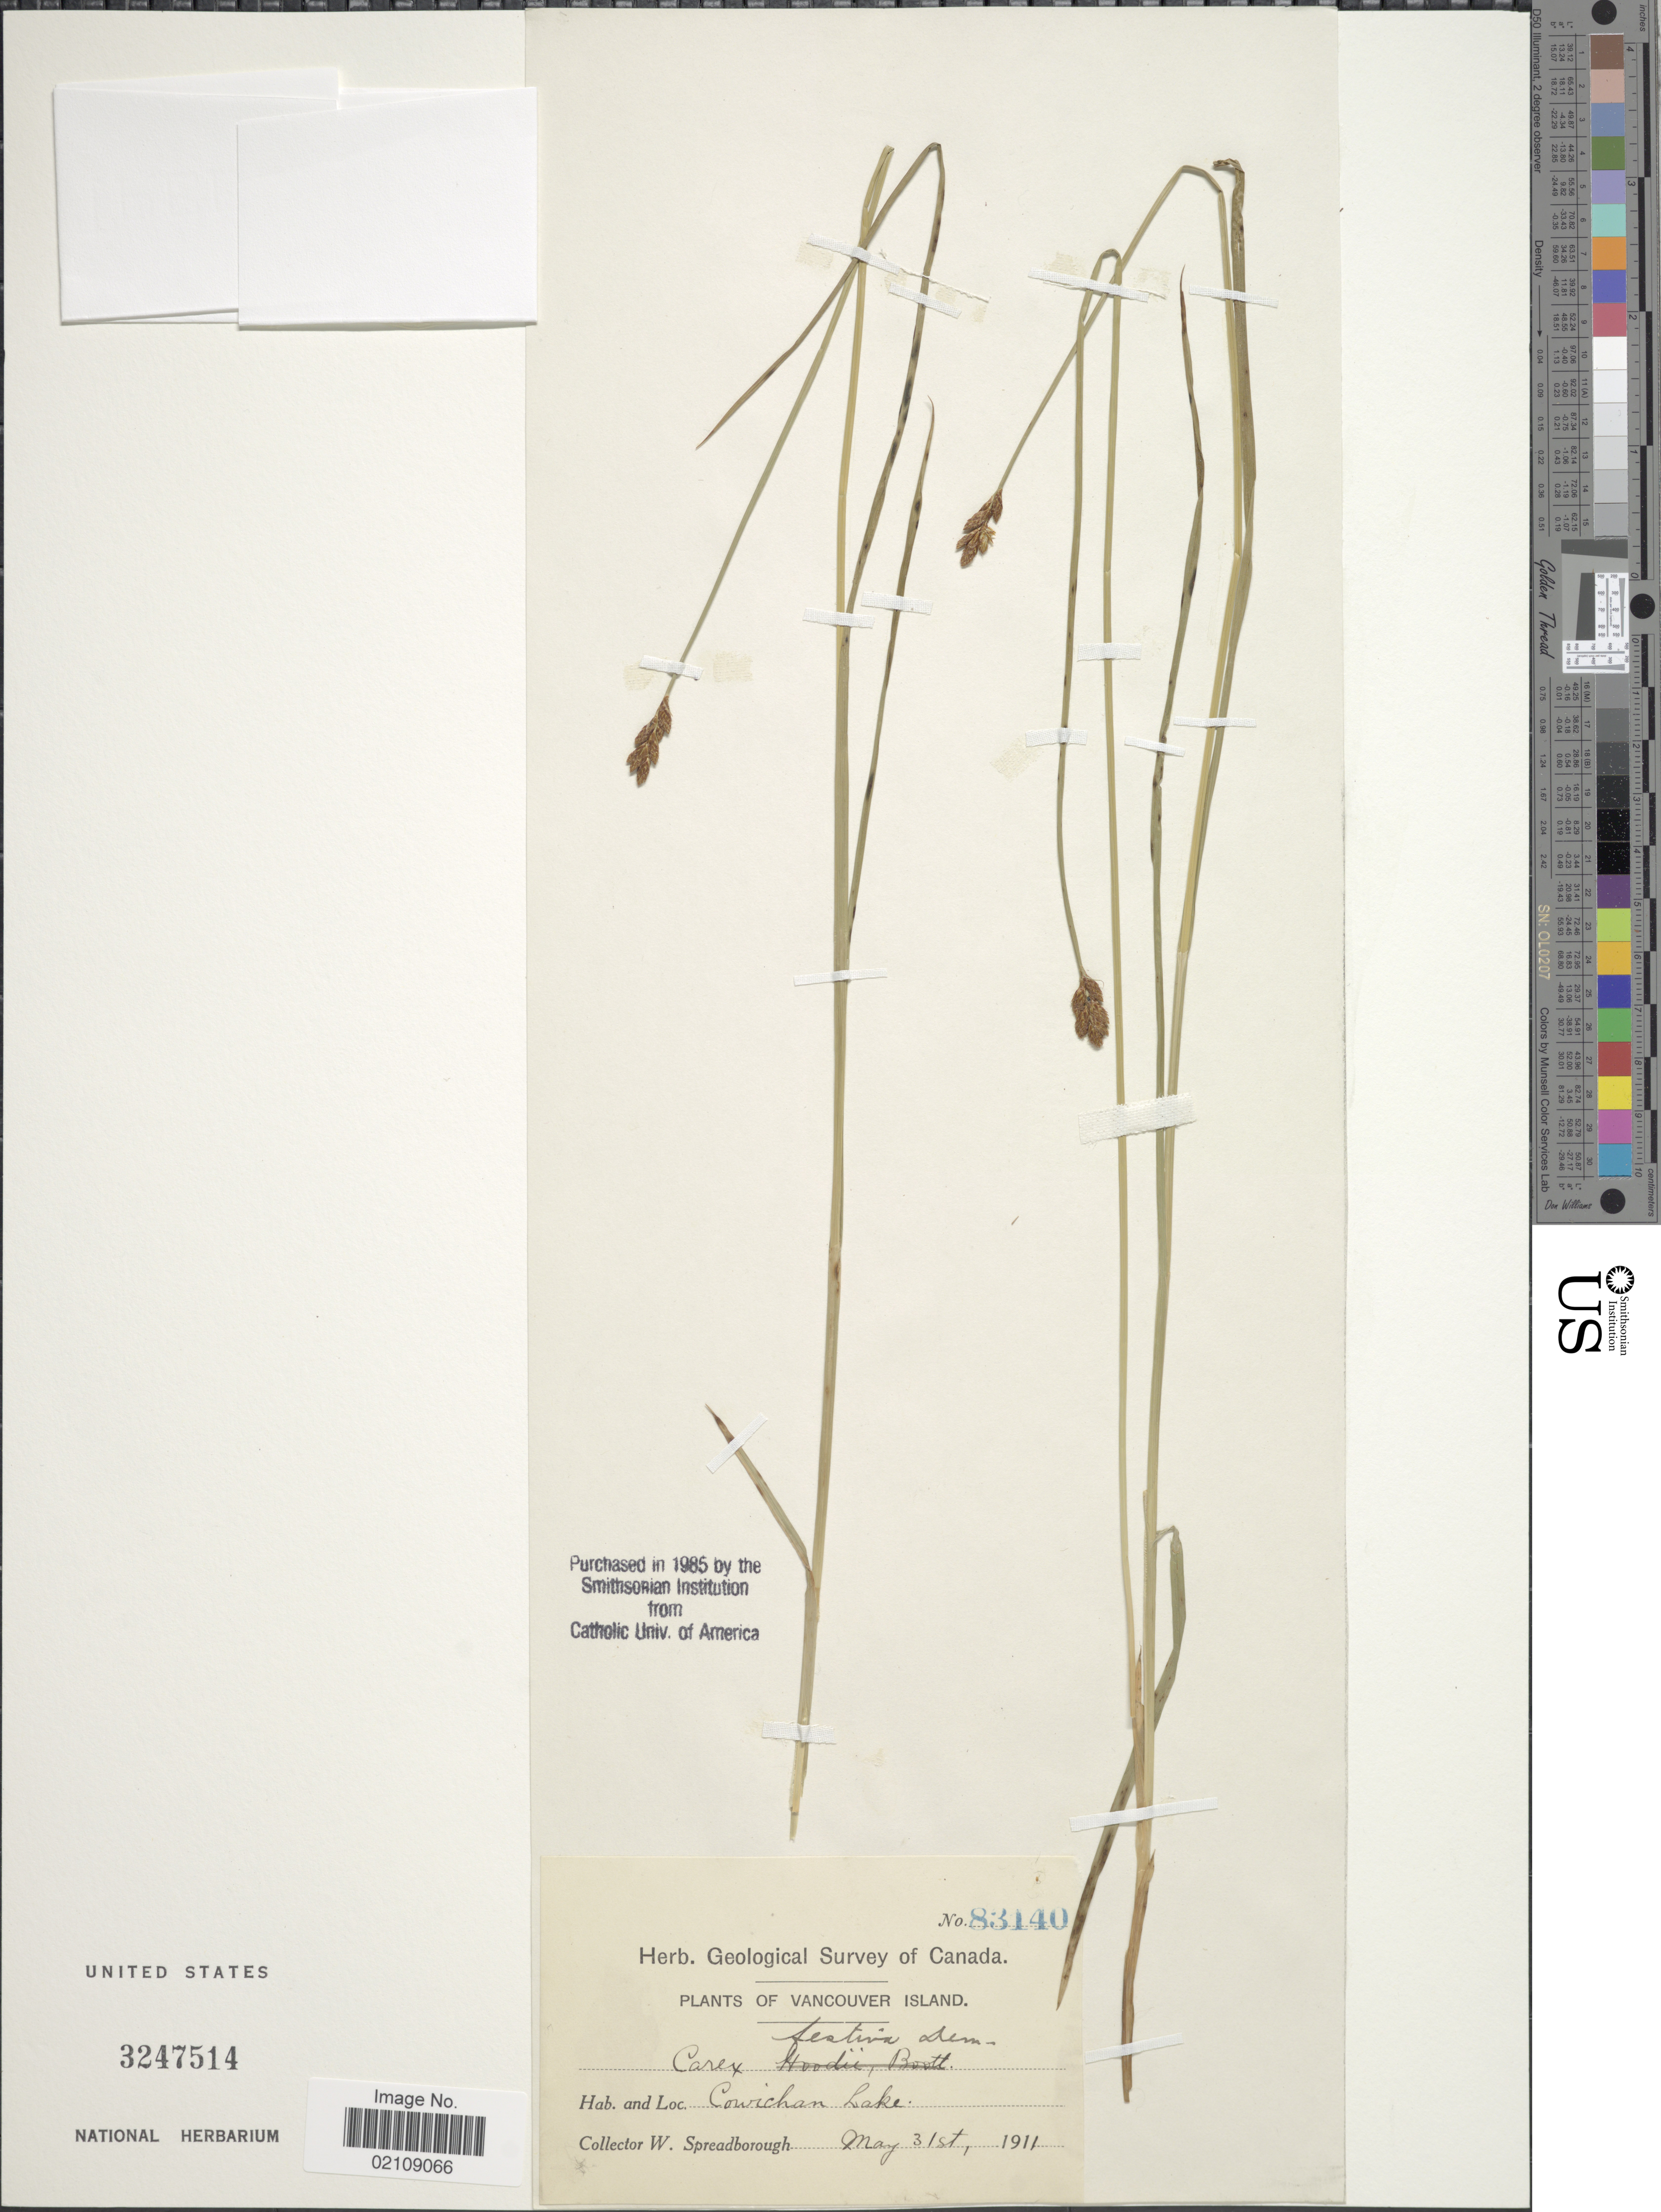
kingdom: Plantae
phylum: Tracheophyta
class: Liliopsida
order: Poales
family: Cyperaceae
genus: Carex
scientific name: Carex sp.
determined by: Strong, Mark T., (BOT), Smithsonian Institution - National Museum of Natural History (UNITED STATES)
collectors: W. Spreadborough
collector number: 83140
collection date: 1911-05-31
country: Canada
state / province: British Columbia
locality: Vancouver Island. Cowichan Lake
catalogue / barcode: US 3247514